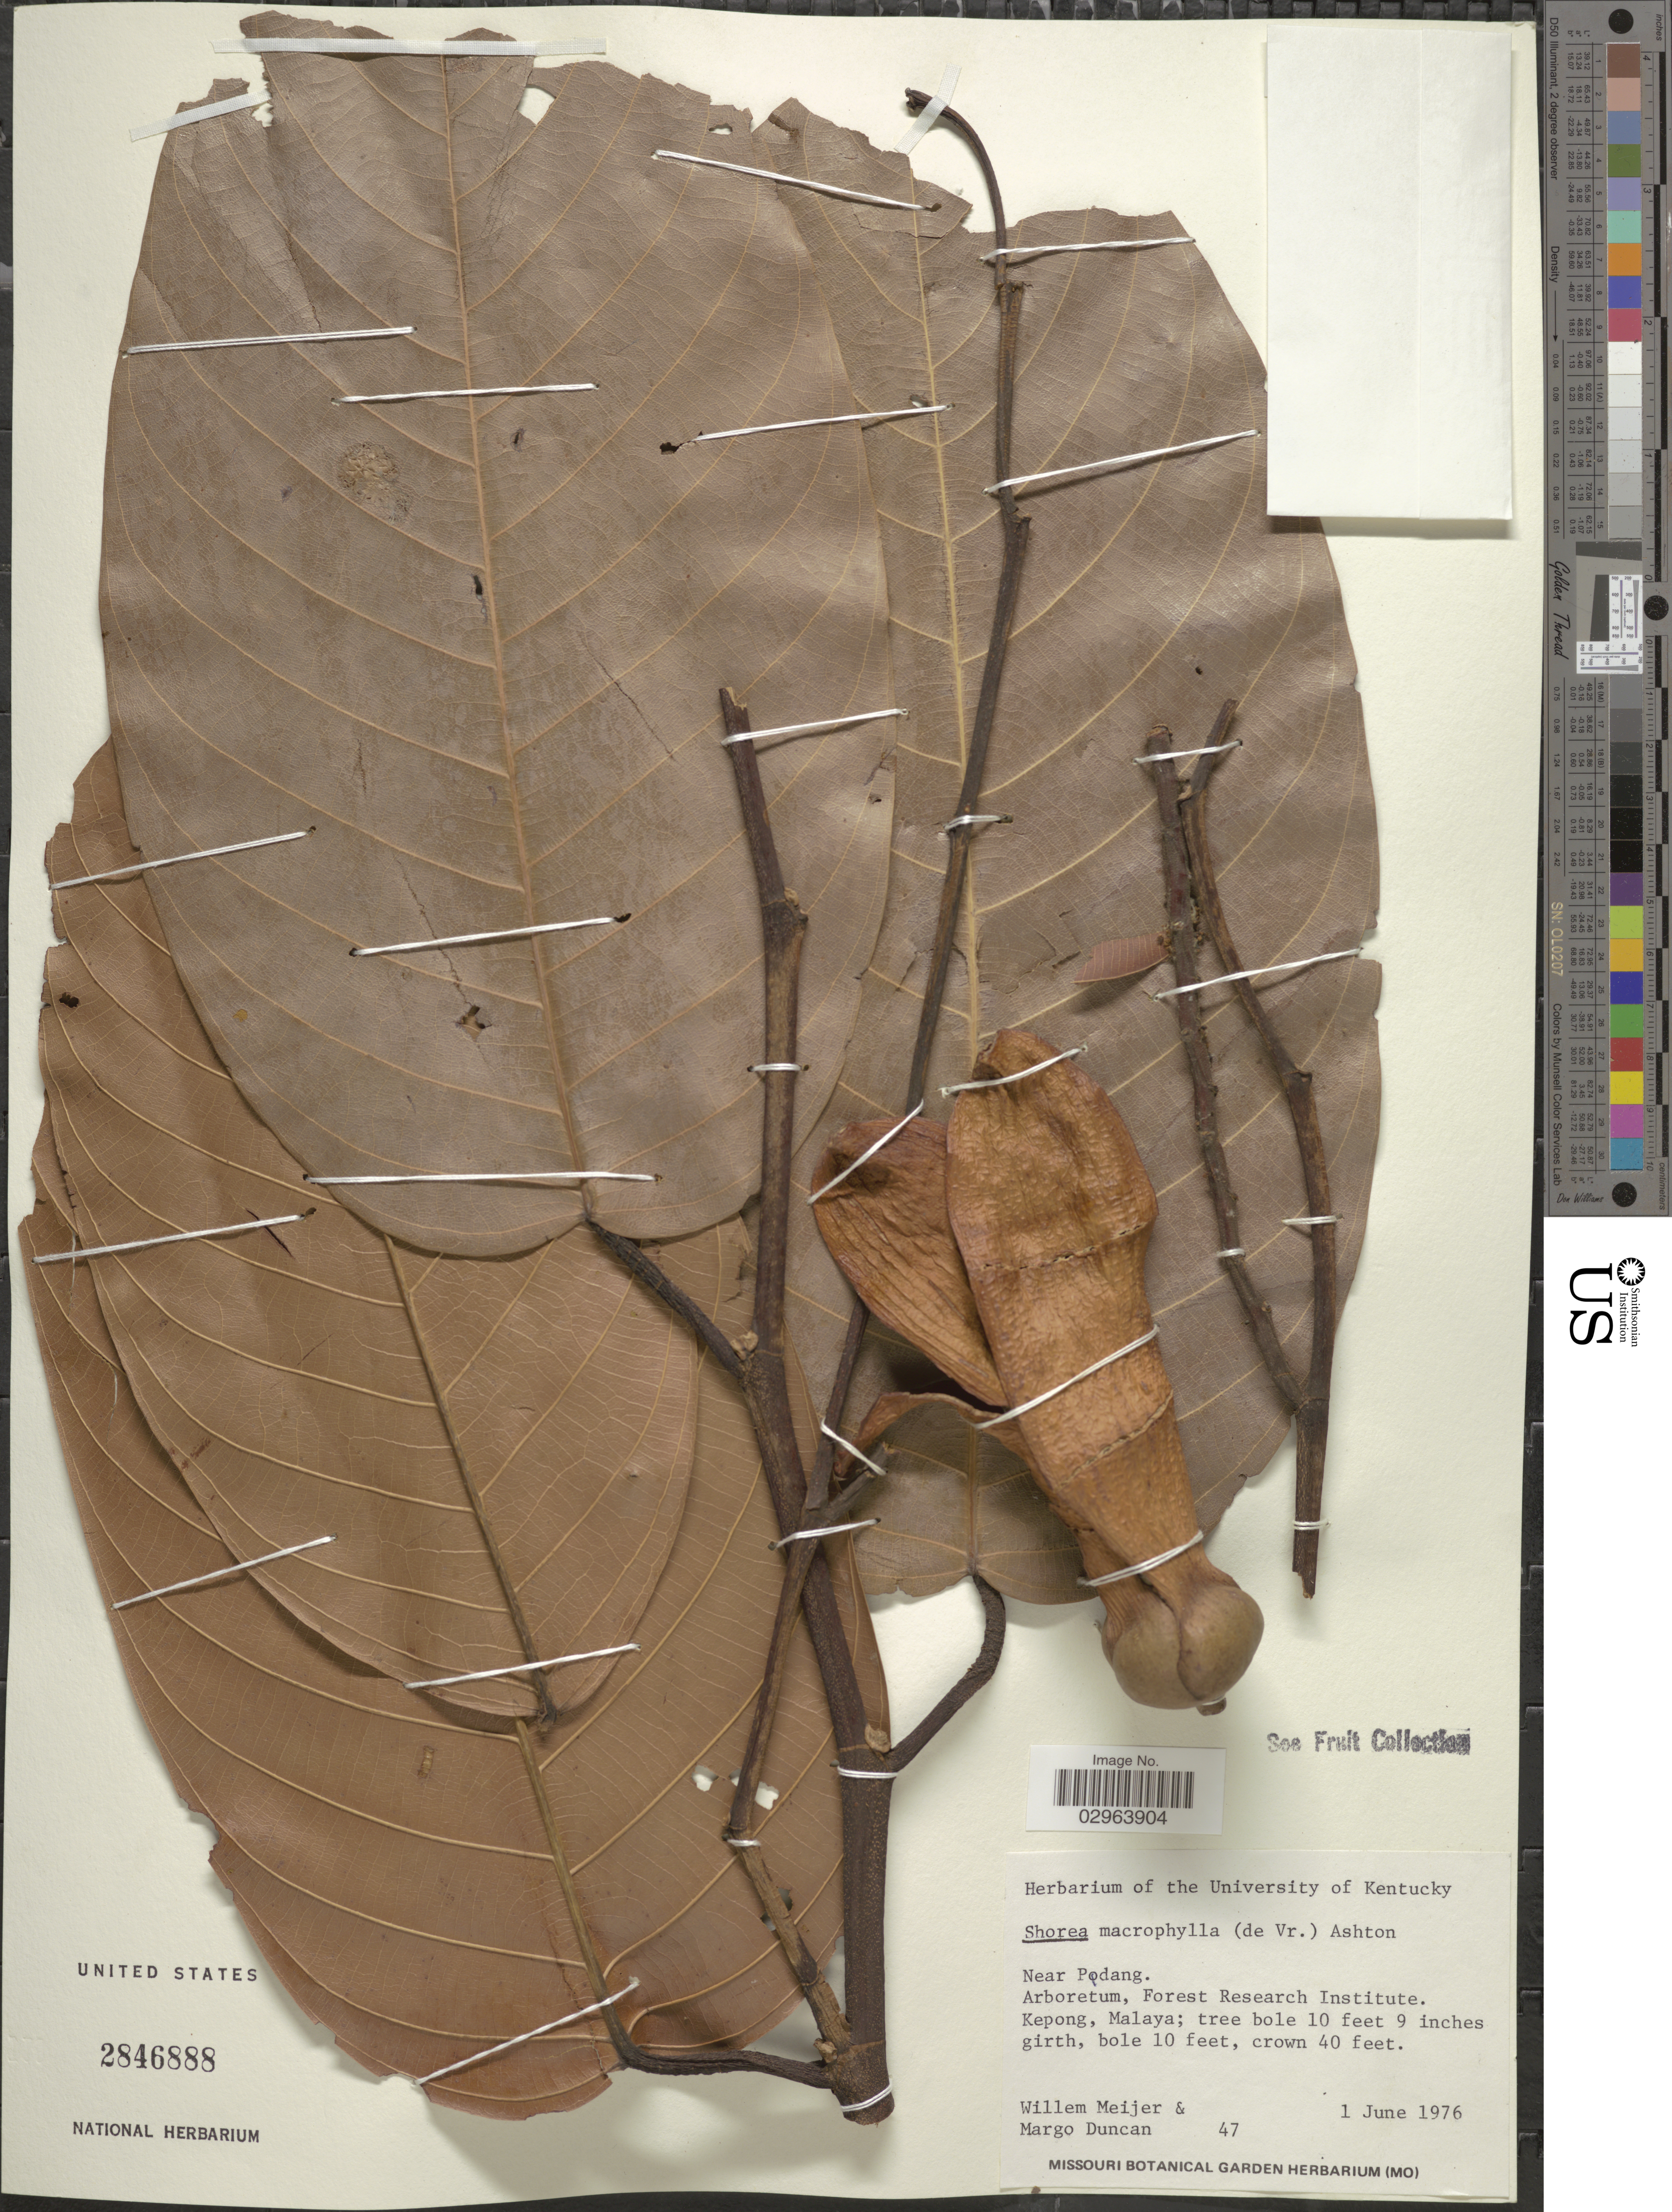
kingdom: Plantae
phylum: Tracheophyta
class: Magnoliopsida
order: Malvales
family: Dipterocarpaceae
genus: Rubroshorea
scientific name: Rubroshorea macrophylla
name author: (de Vriese) P.S. Ashton & J. Heck.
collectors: W. Meijer & M. Duncan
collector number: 47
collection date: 1976-06-01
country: Malaysia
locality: Near Podang. Arboretum, Forest Research Institute. Kepong, Malaya.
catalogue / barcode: US 2846888